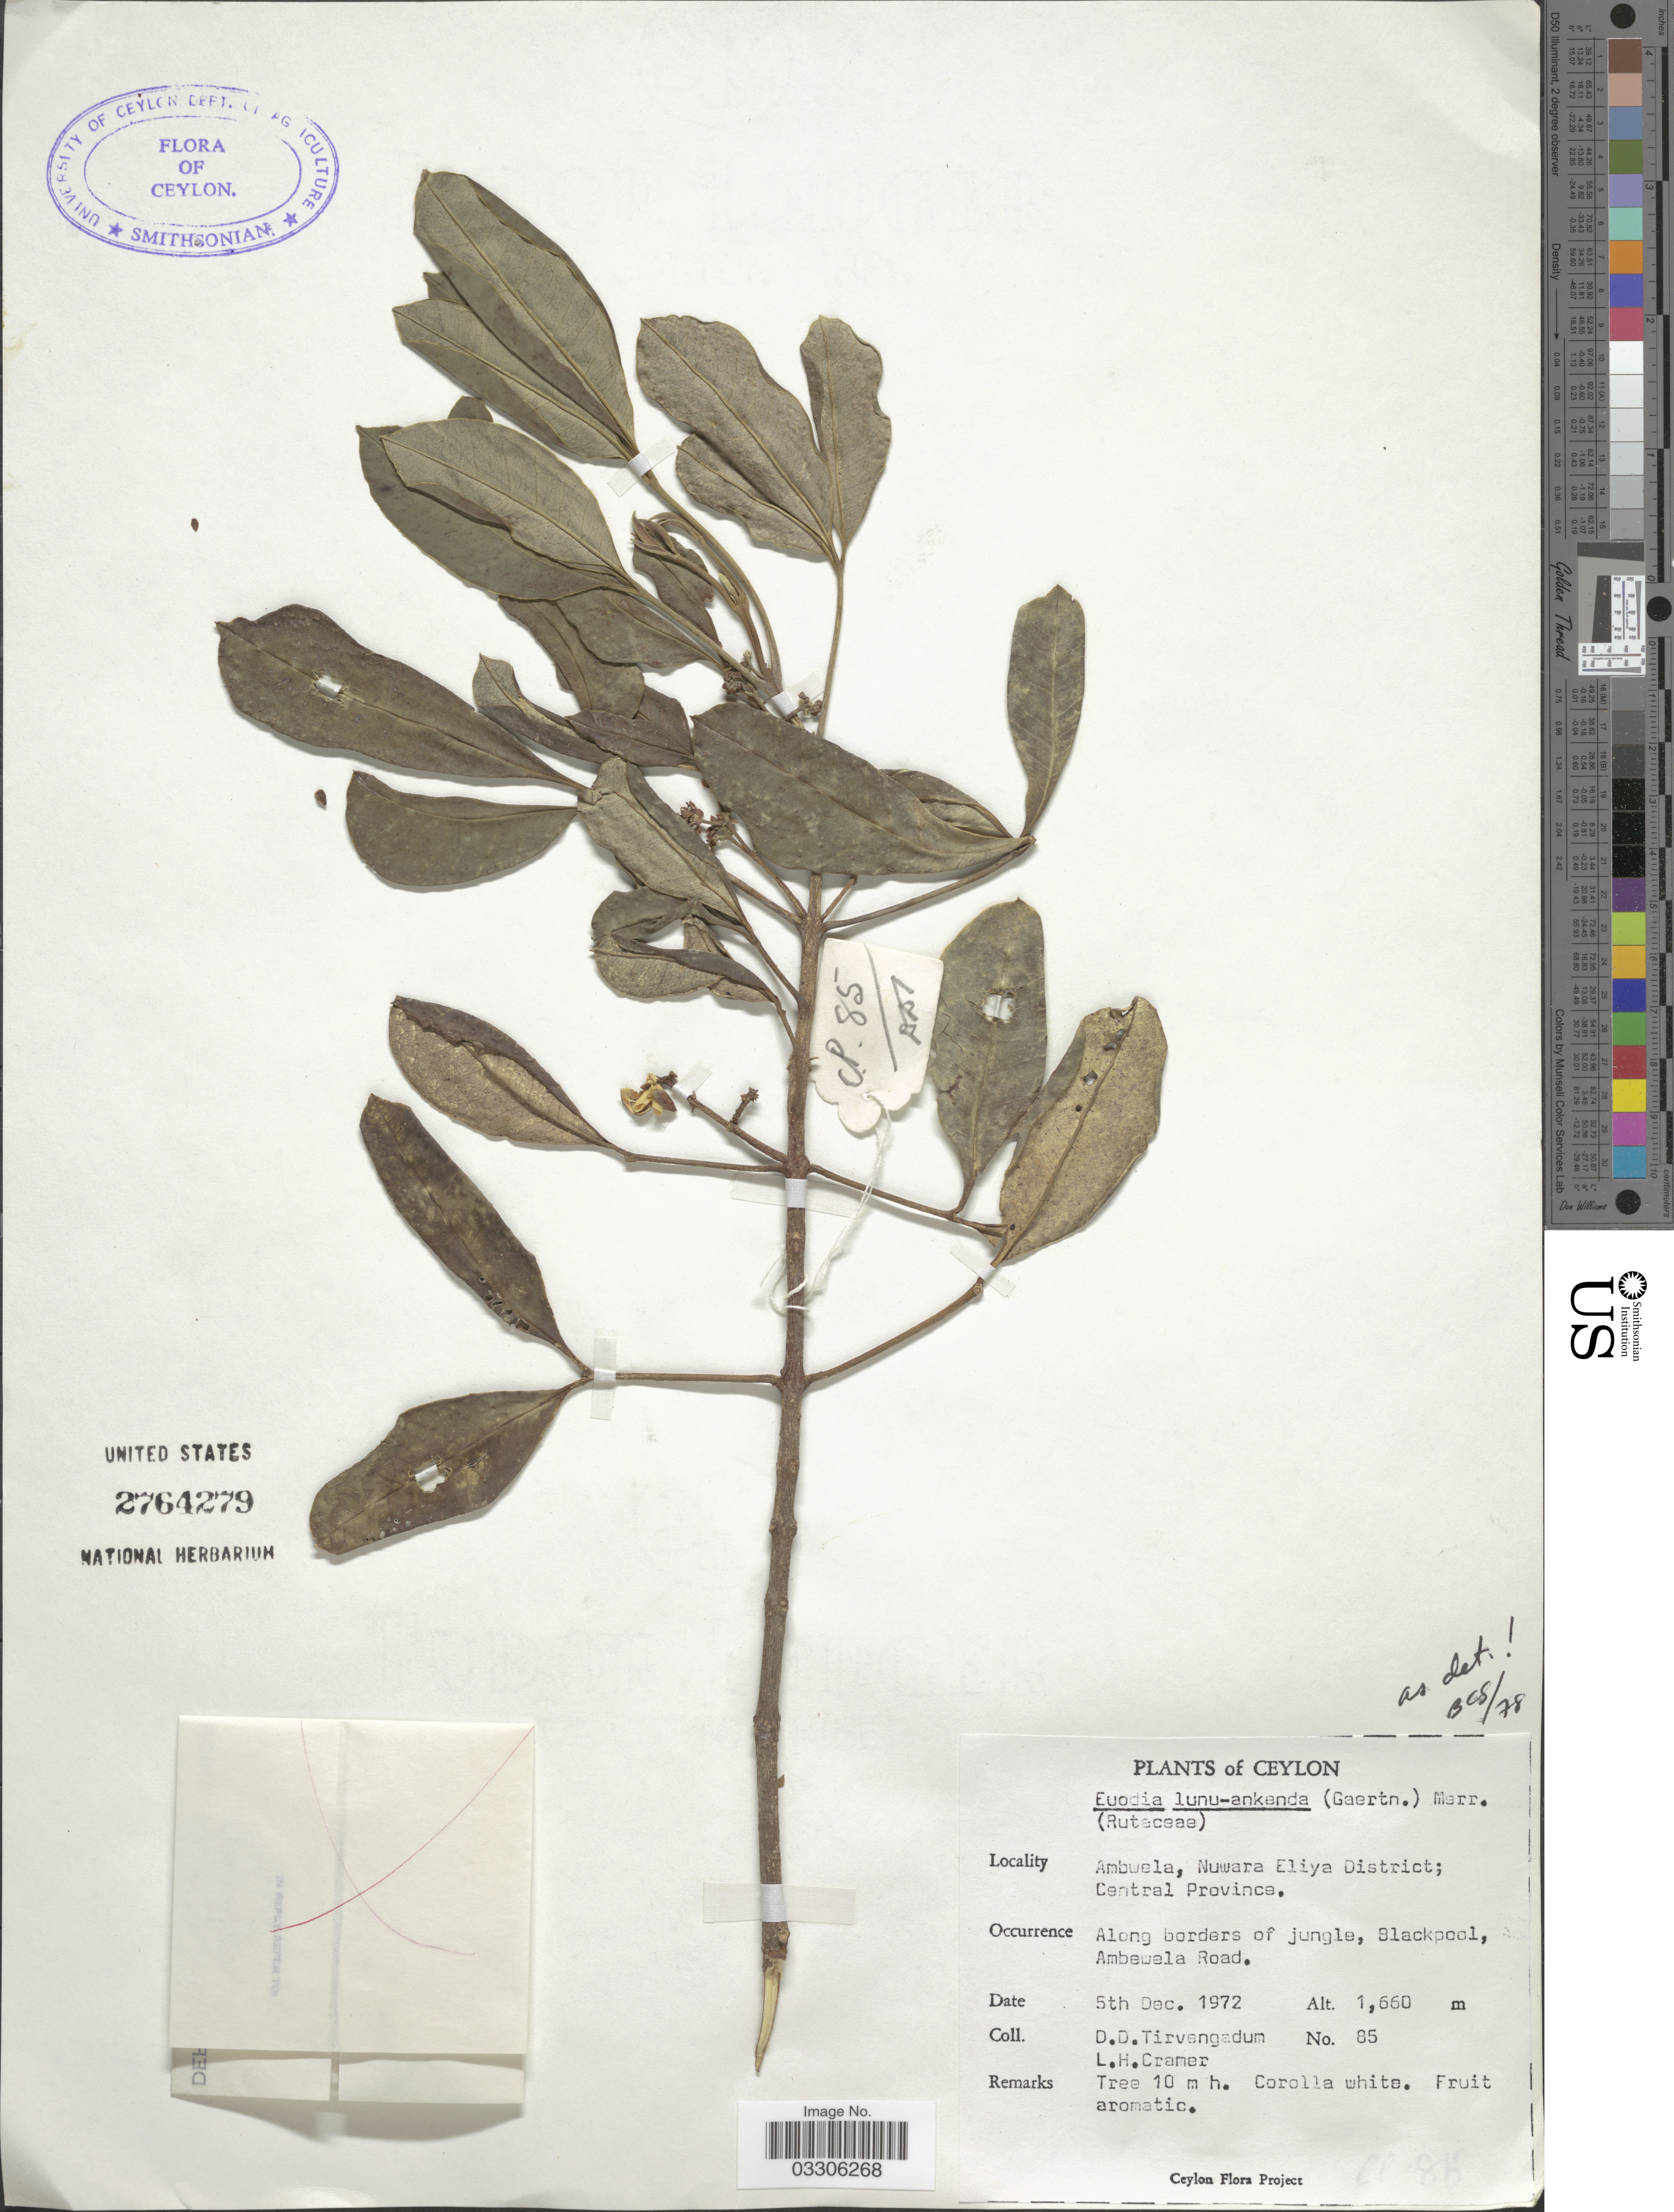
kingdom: Plantae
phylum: Tracheophyta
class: Magnoliopsida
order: Sapindales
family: Rutaceae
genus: Melicope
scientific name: Melicope lunu-ankenda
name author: (Gaertn.) T.G. Hartley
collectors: D. Tirvengadum & L. H. Cramer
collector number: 85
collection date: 1972-12-05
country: Sri Lanka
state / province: Central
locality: Ceylon. Ambwela, Nuwara Eliya District; Along borders of jungle, Blackpool, Ambewela Road.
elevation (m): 1660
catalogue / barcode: US 2764279